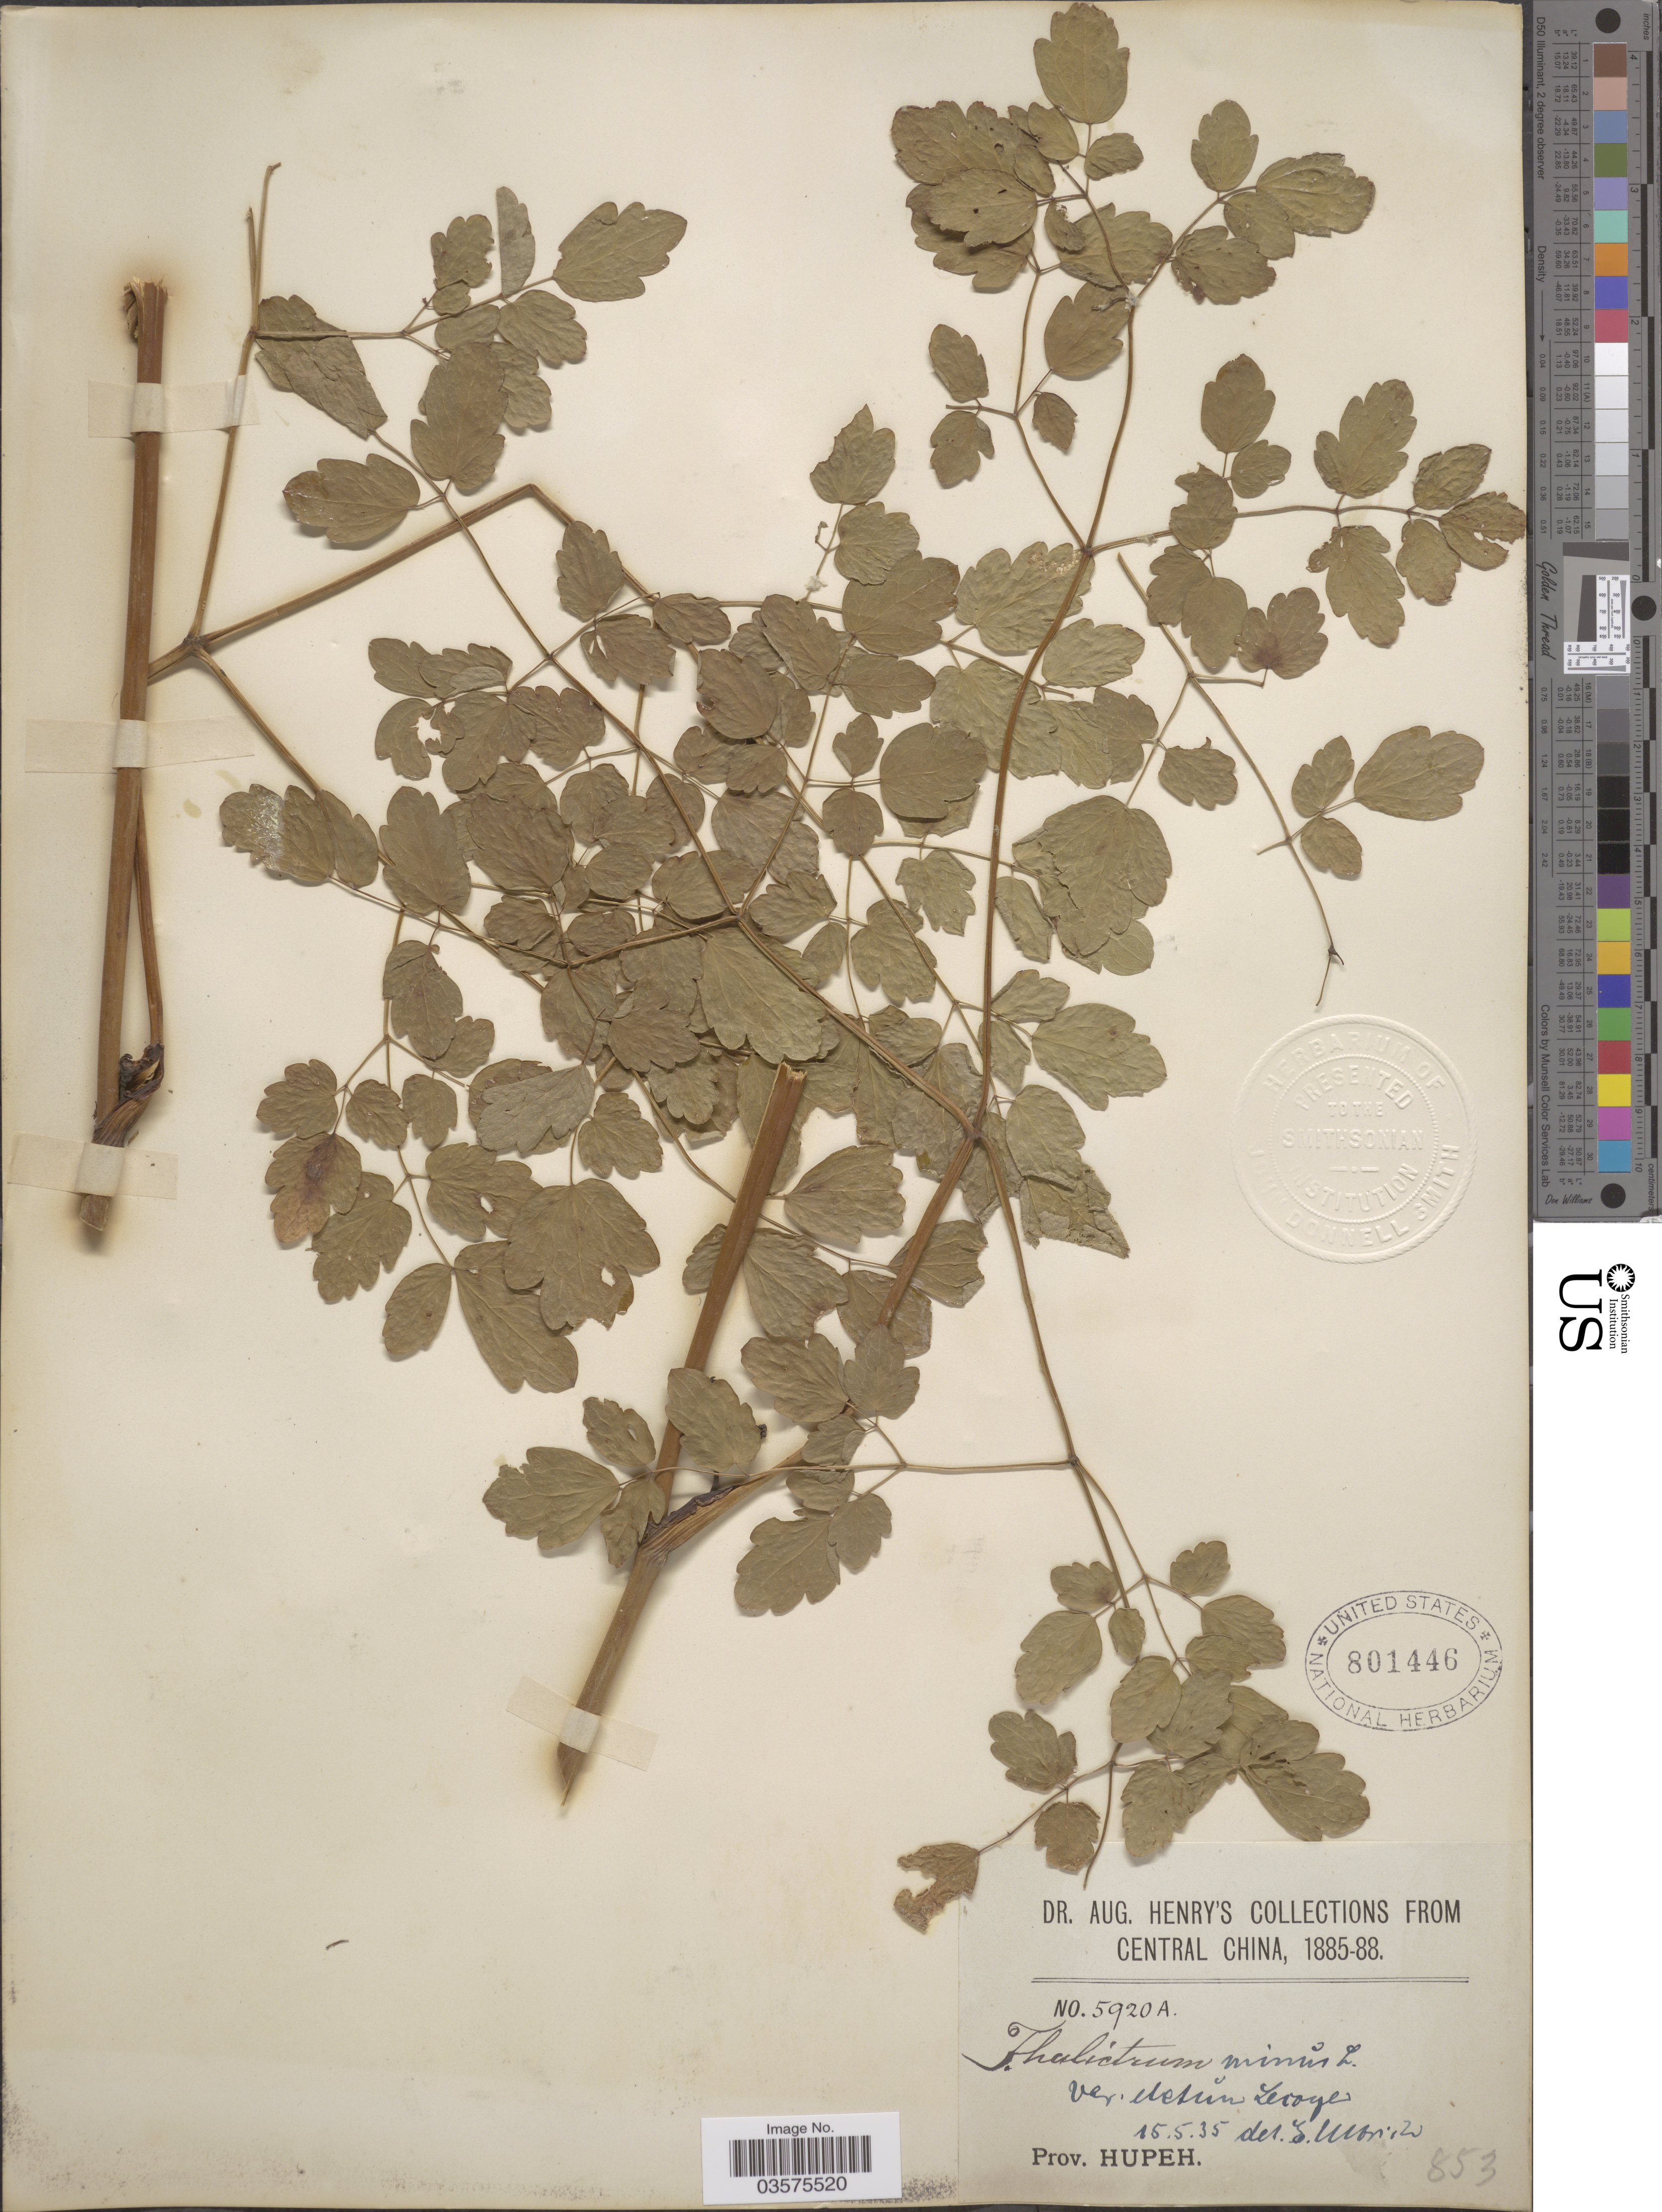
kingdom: Plantae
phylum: Tracheophyta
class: Magnoliopsida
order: Ranunculales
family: Ranunculaceae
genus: Thalictrum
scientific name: Thalictrum minus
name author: L.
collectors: A. Henry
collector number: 5920 A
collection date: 1885/1888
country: China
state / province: Hubei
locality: Central China. Prov. Hupeh.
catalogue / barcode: US 801446